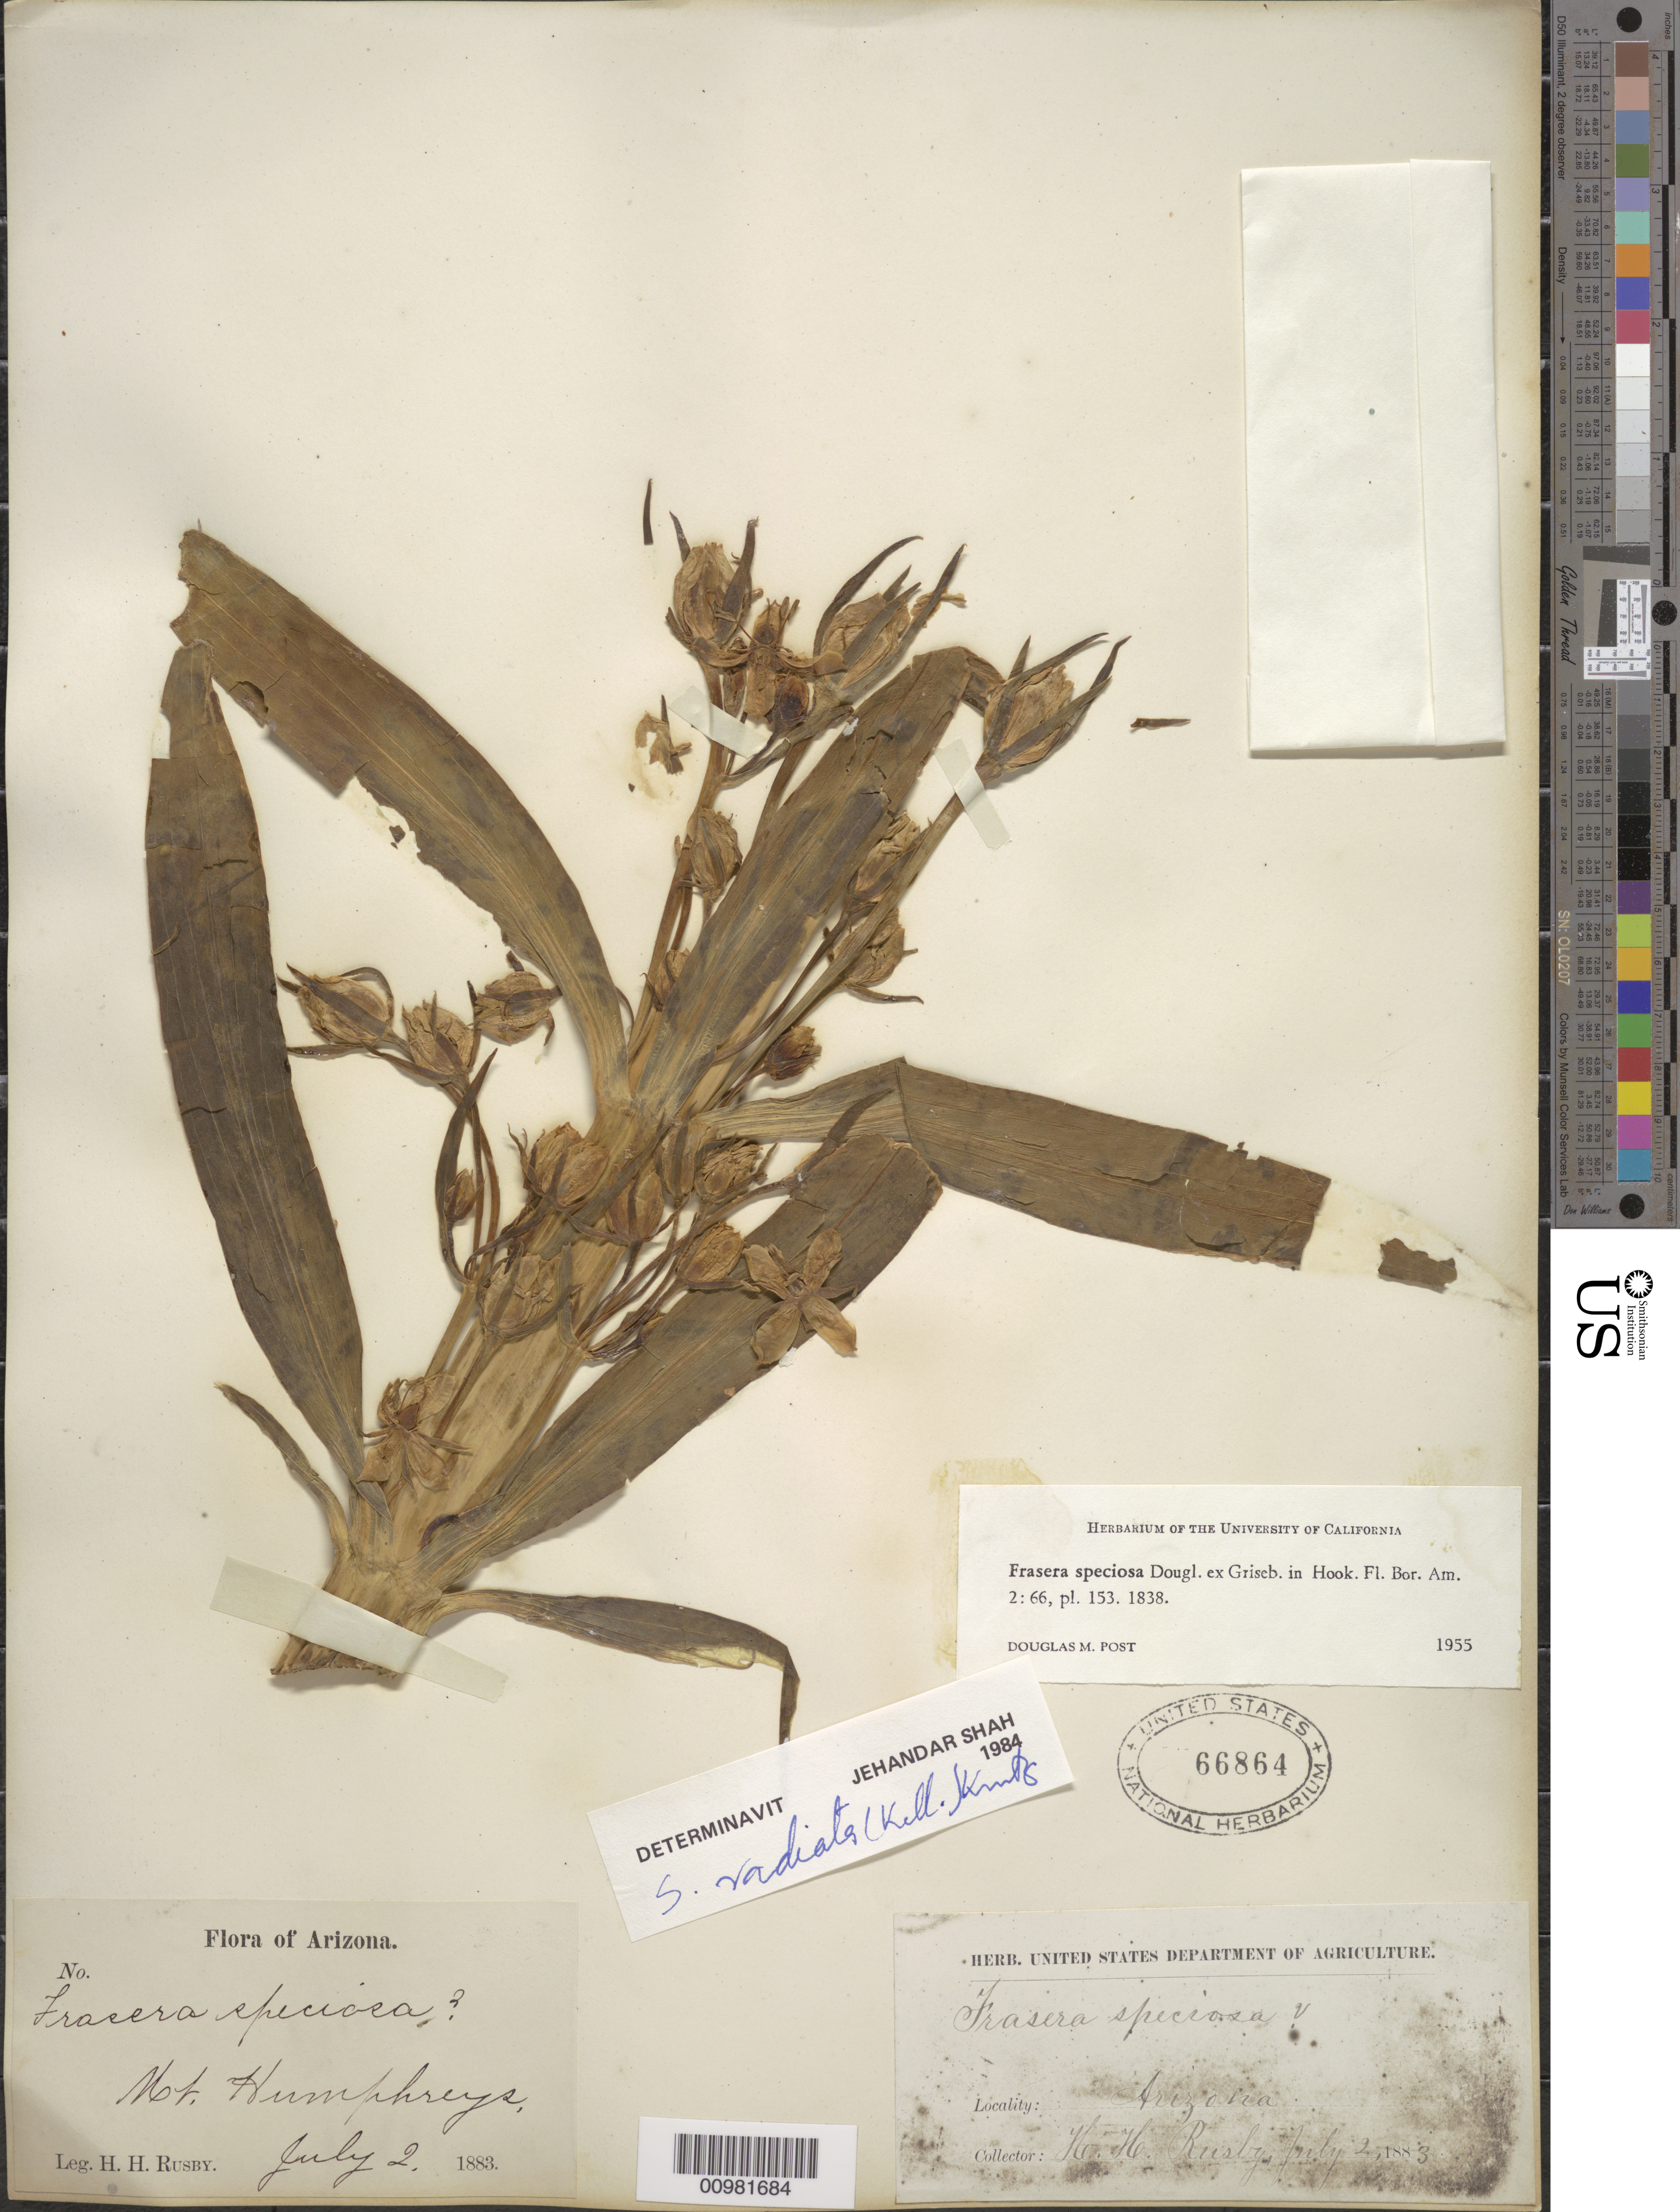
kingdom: Plantae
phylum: Tracheophyta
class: Magnoliopsida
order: Gentianales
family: Gentianaceae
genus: Swertia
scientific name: Swertia radiata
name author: (Kellogg) Kuntze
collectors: H. H. Rusby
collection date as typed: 02 Jul 1883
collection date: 1883-07-02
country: United States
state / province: Arizona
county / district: Coconino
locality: Mount Humphreys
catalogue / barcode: US 66864